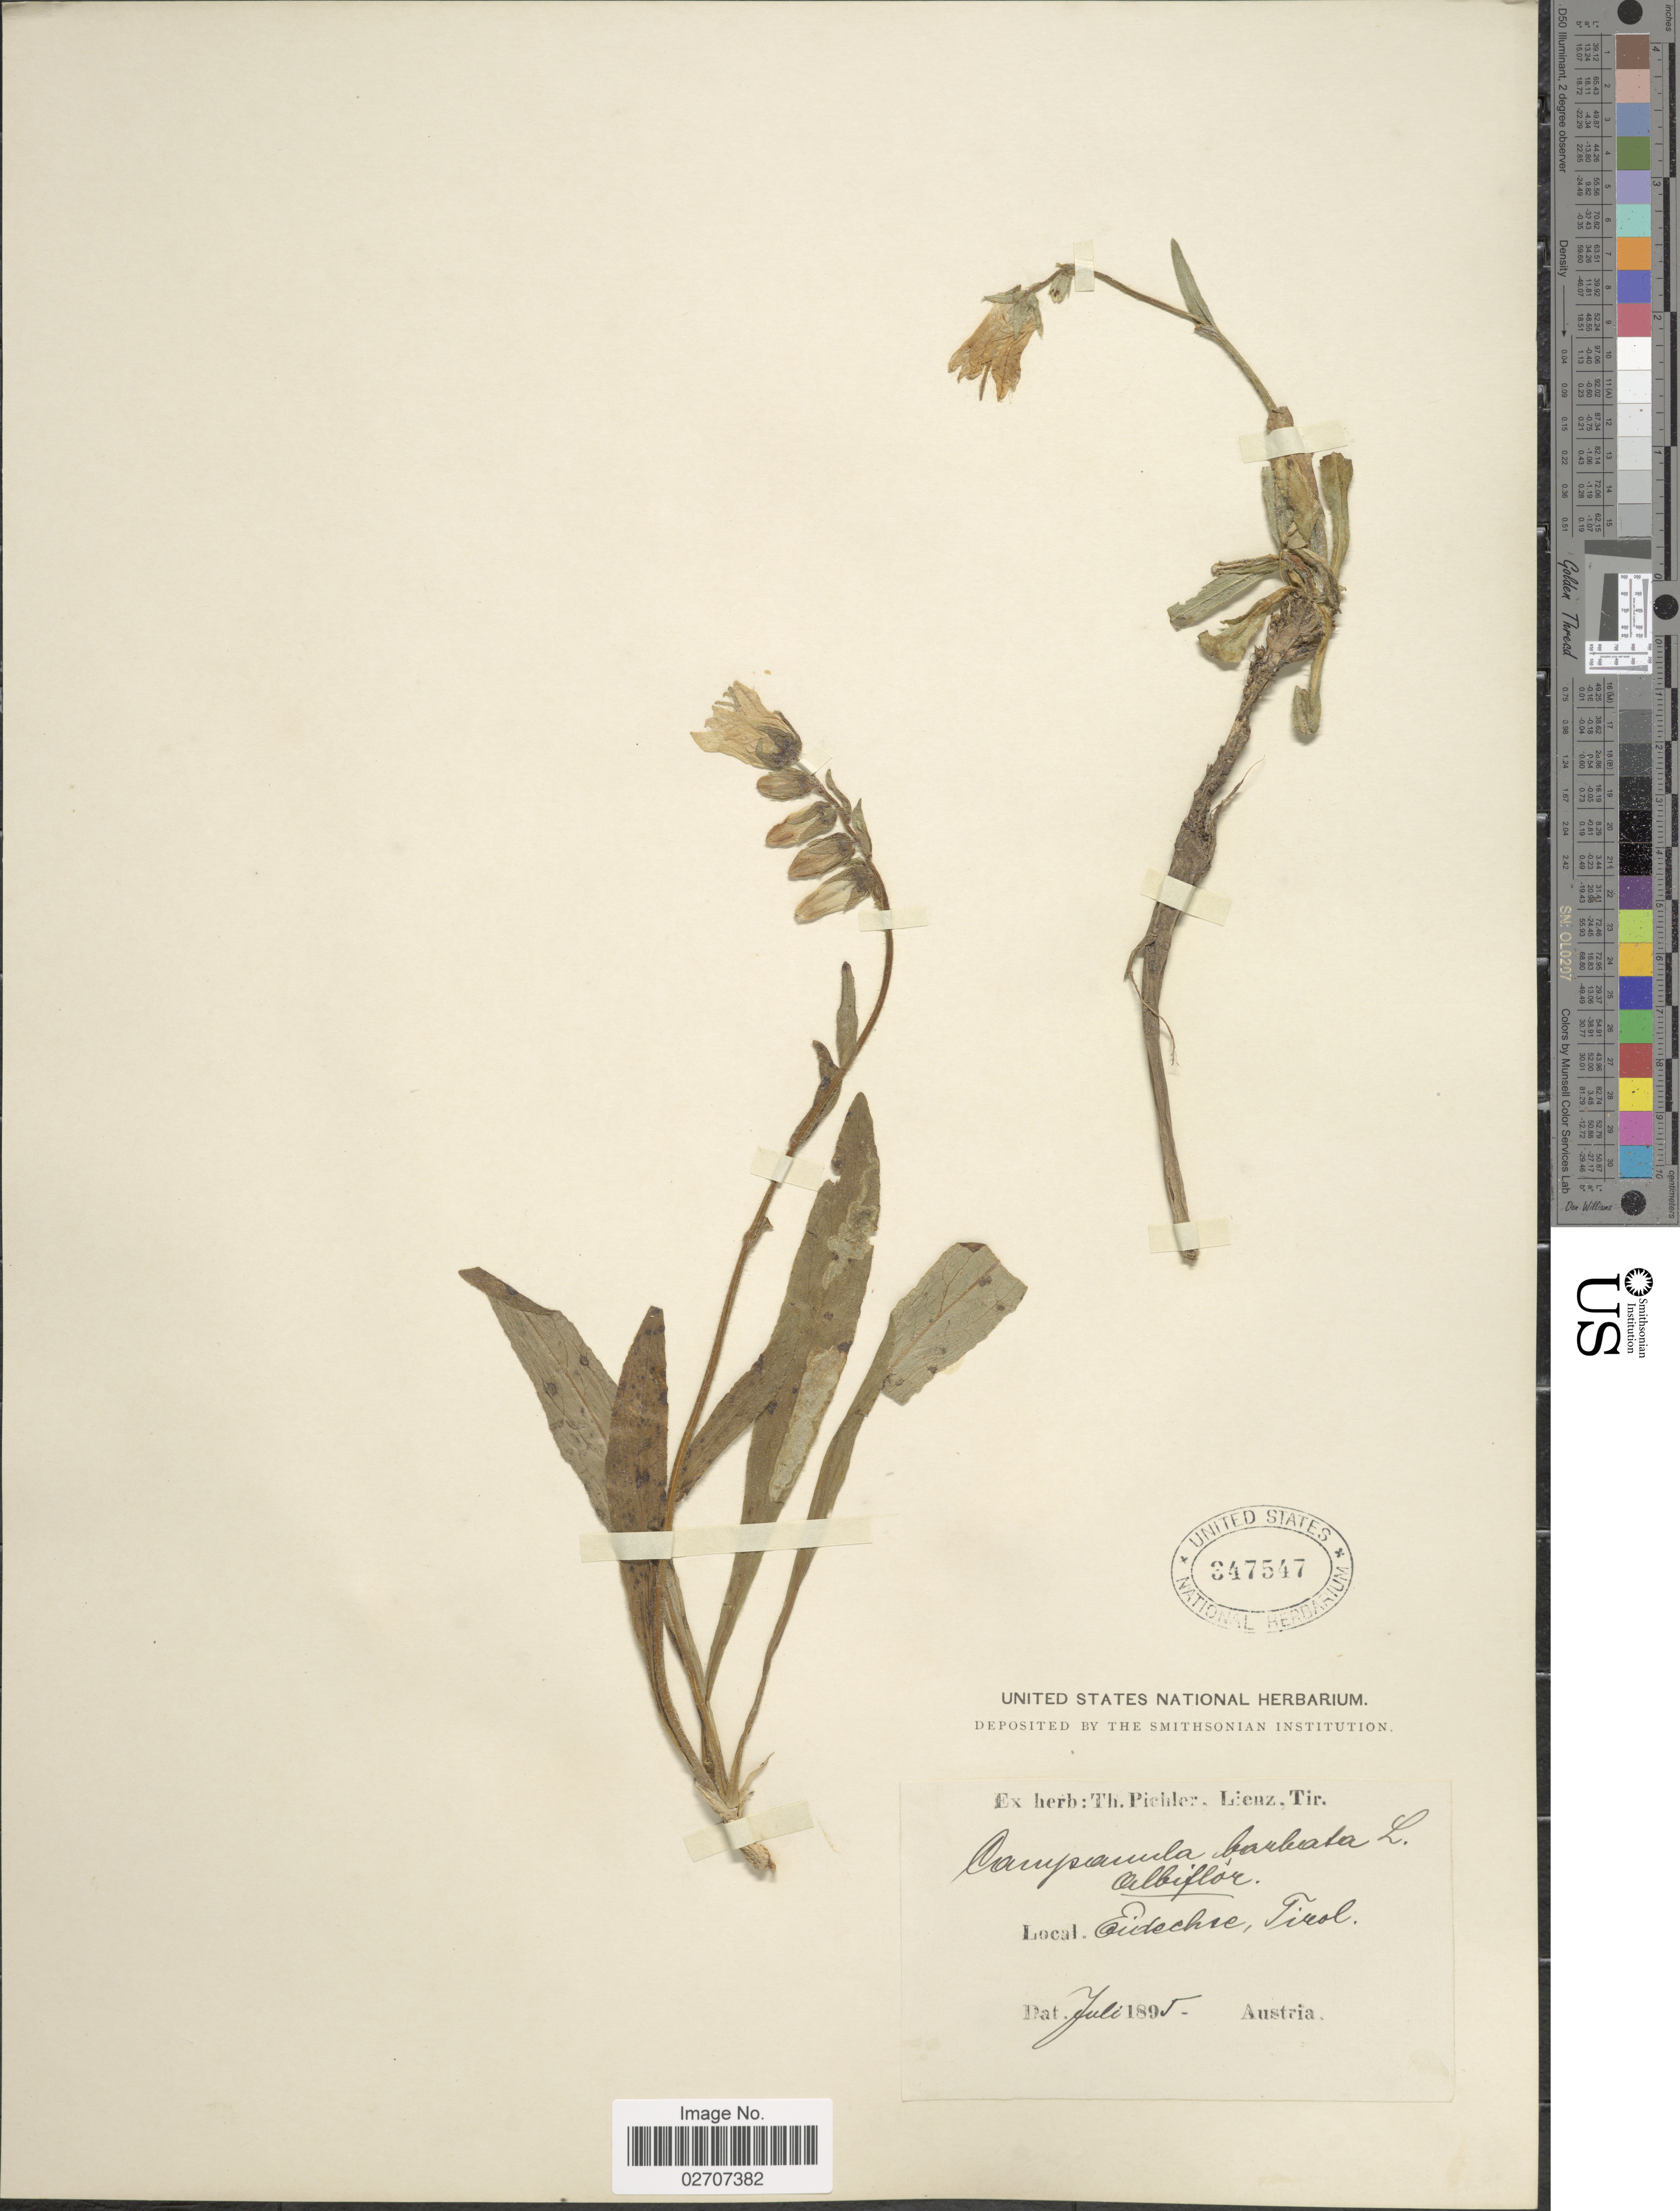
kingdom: Plantae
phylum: Tracheophyta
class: Magnoliopsida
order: Asterales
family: Campanulaceae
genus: Campanula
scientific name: Campanula barbata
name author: L.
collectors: ex herb. T. Pichler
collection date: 1895-07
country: Austria / Italy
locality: Eidechse, Tirol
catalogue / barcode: US 347547